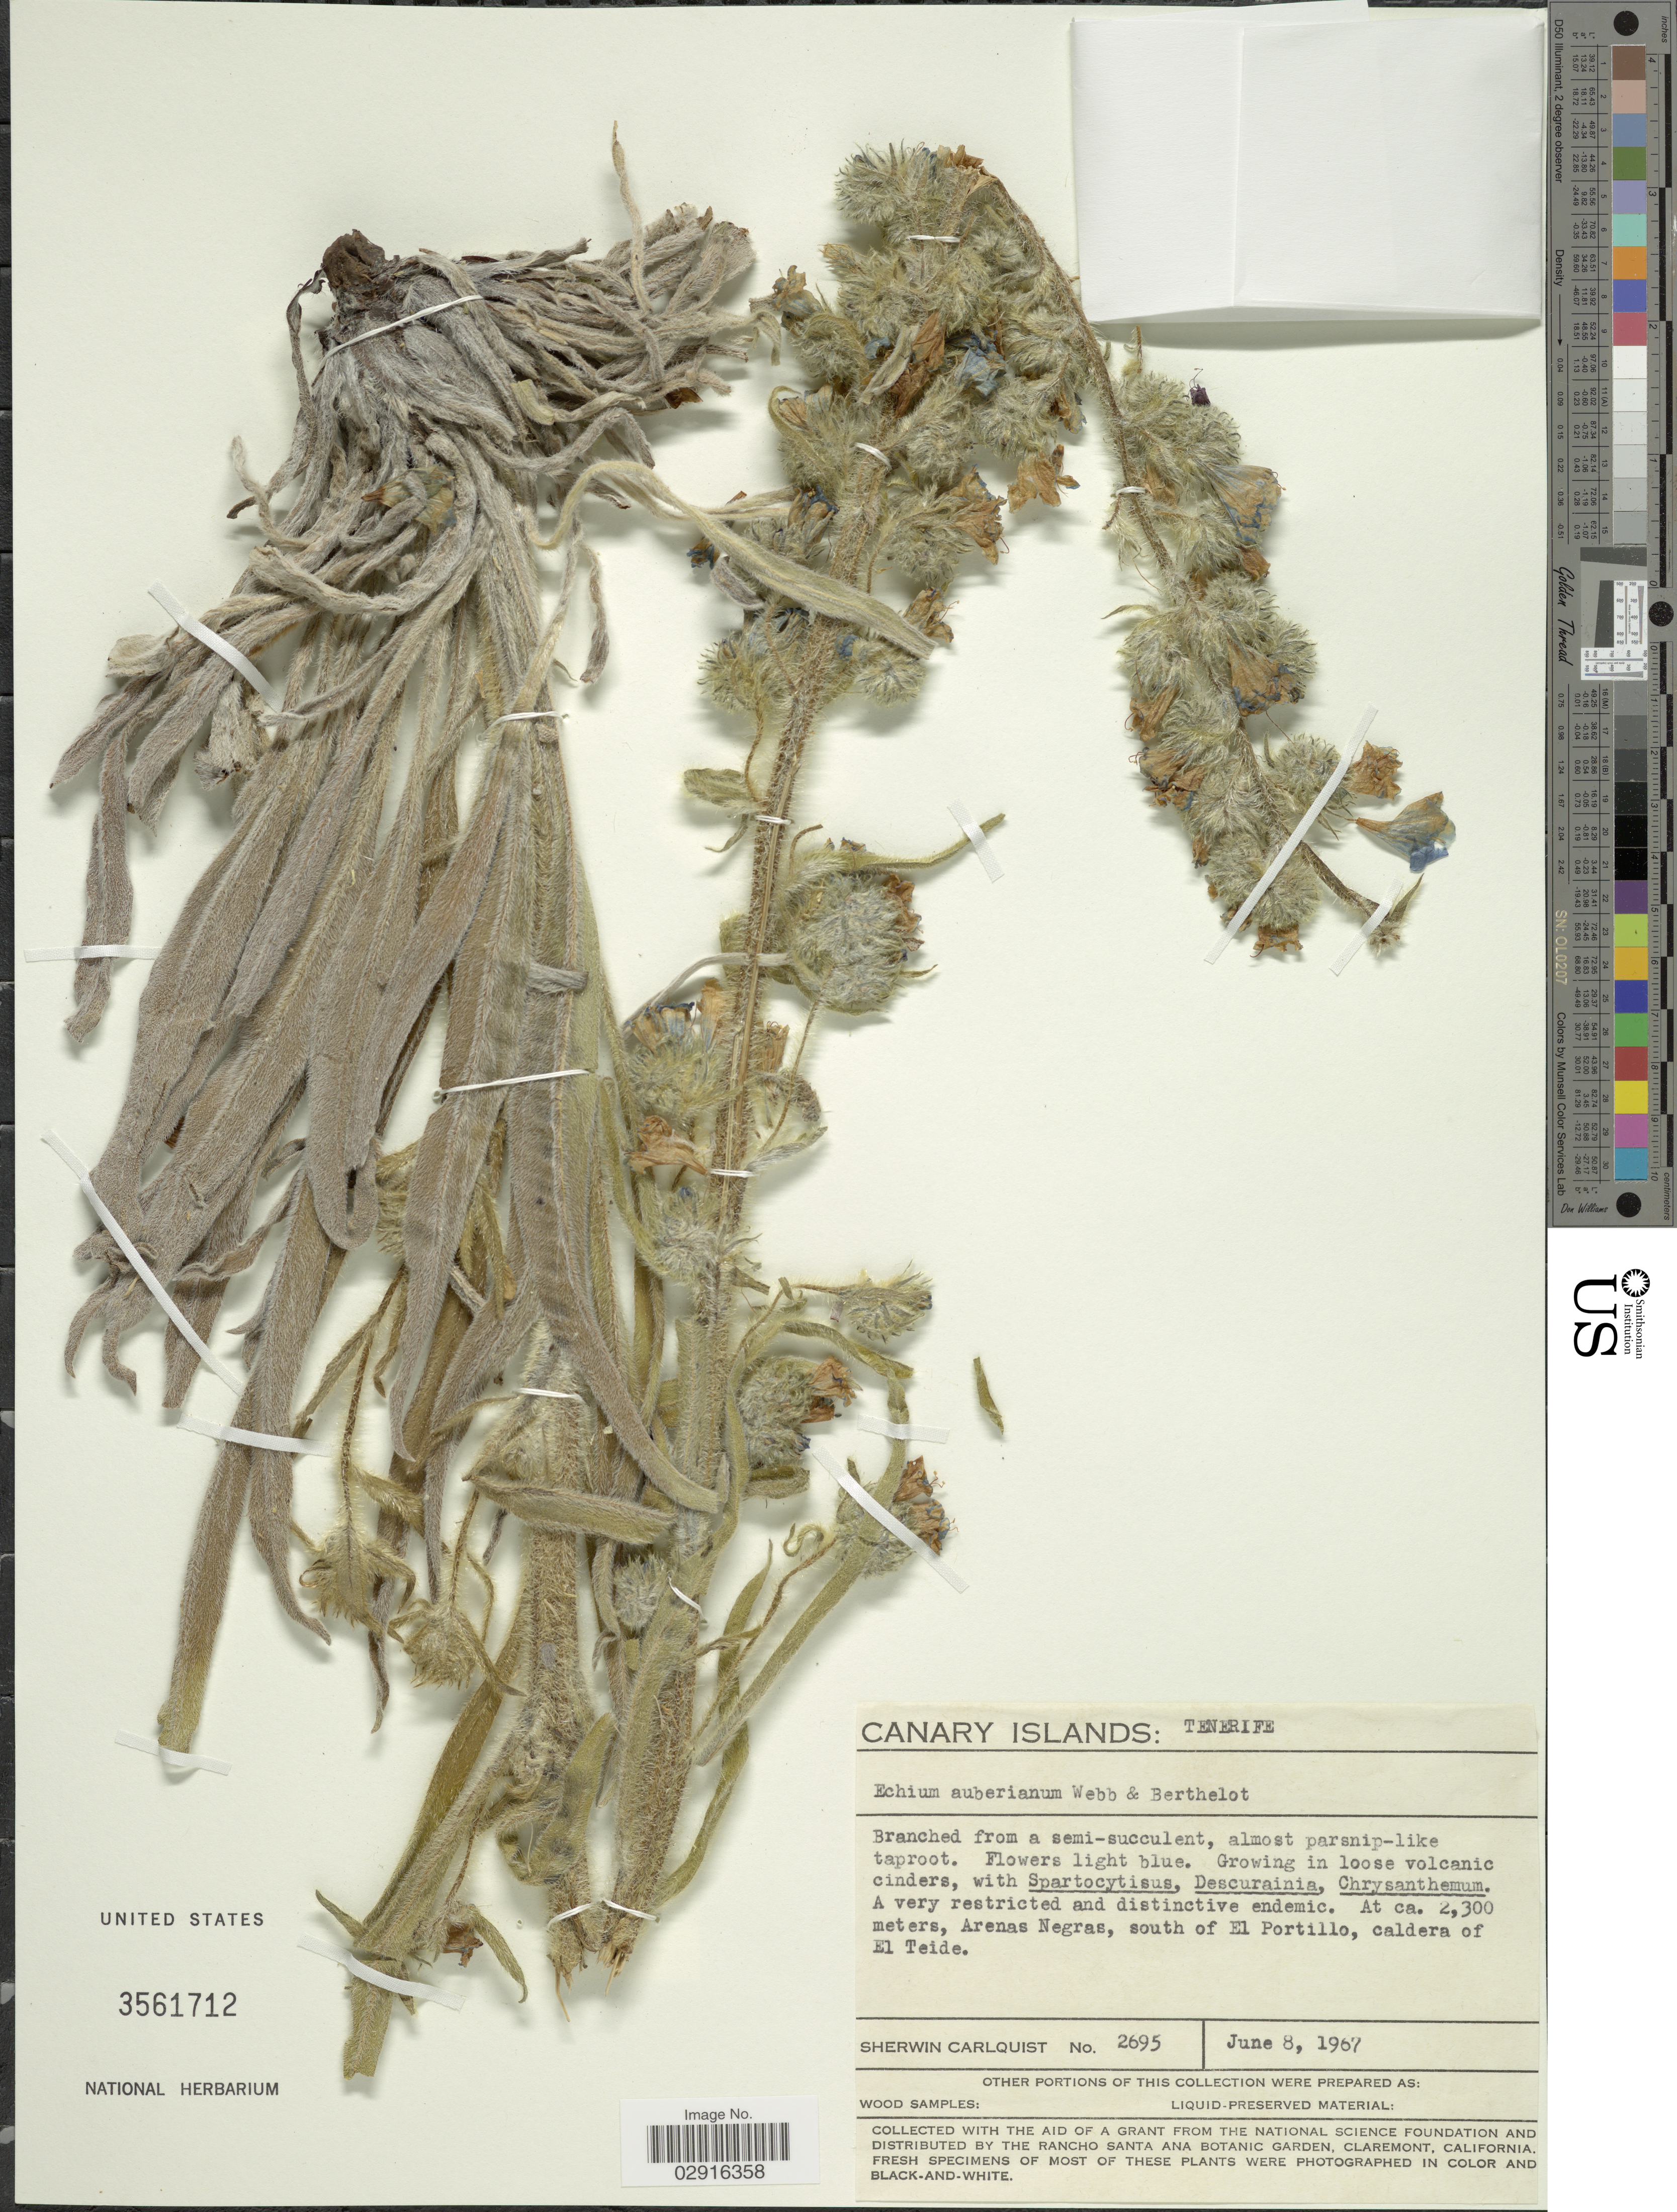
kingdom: Plantae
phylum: Tracheophyta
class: Magnoliopsida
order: Boraginales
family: Boraginaceae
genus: Echium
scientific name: Echium auberianum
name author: (Berthel.) Webb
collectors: S. Carlquist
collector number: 2695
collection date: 1967-06-08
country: Spain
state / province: Canarias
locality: Canary Island: Tenerife. Arenas Negras, south of El Pirtillo, caldera of El Teide.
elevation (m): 2300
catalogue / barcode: US 3561712